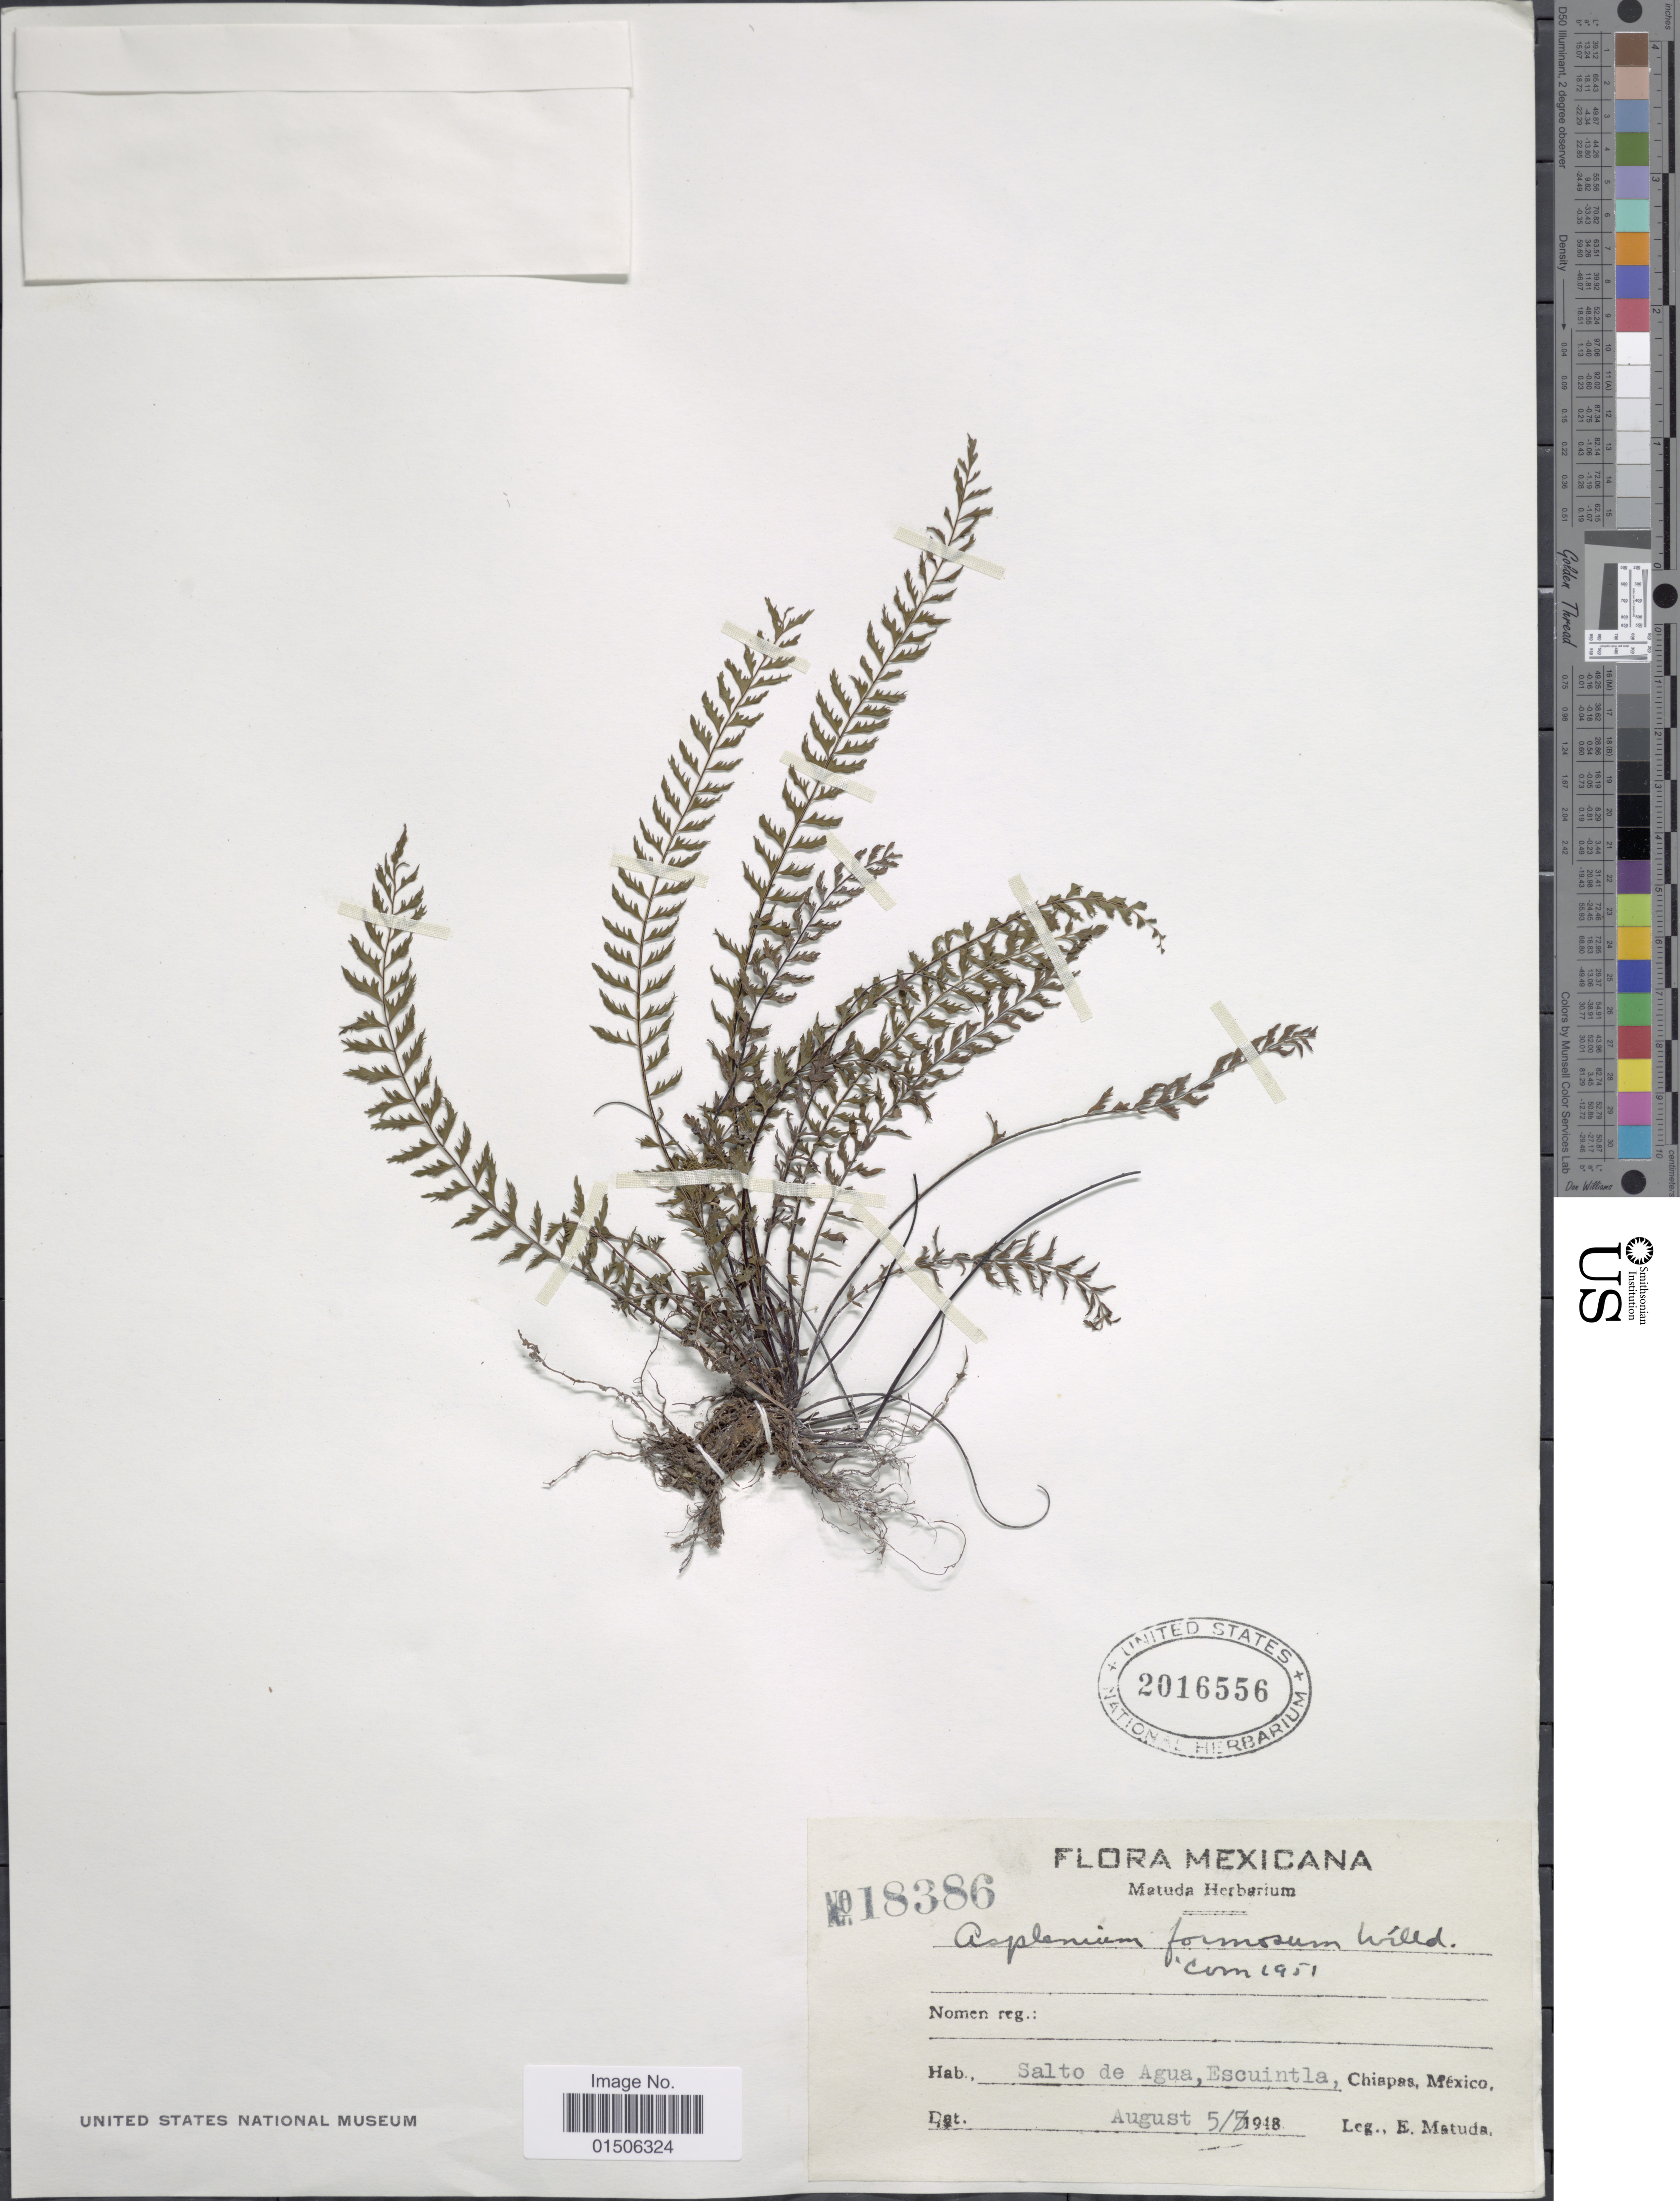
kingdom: Plantae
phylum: Tracheophyta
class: Polypodiopsida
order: Polypodiales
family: Aspleniaceae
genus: Asplenium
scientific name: Asplenium formosum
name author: Willd.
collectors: E. Matuda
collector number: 18386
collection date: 1948-08-05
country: Mexico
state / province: Chiapas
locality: Salto de Agua, Escuintla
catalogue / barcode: US 2016556